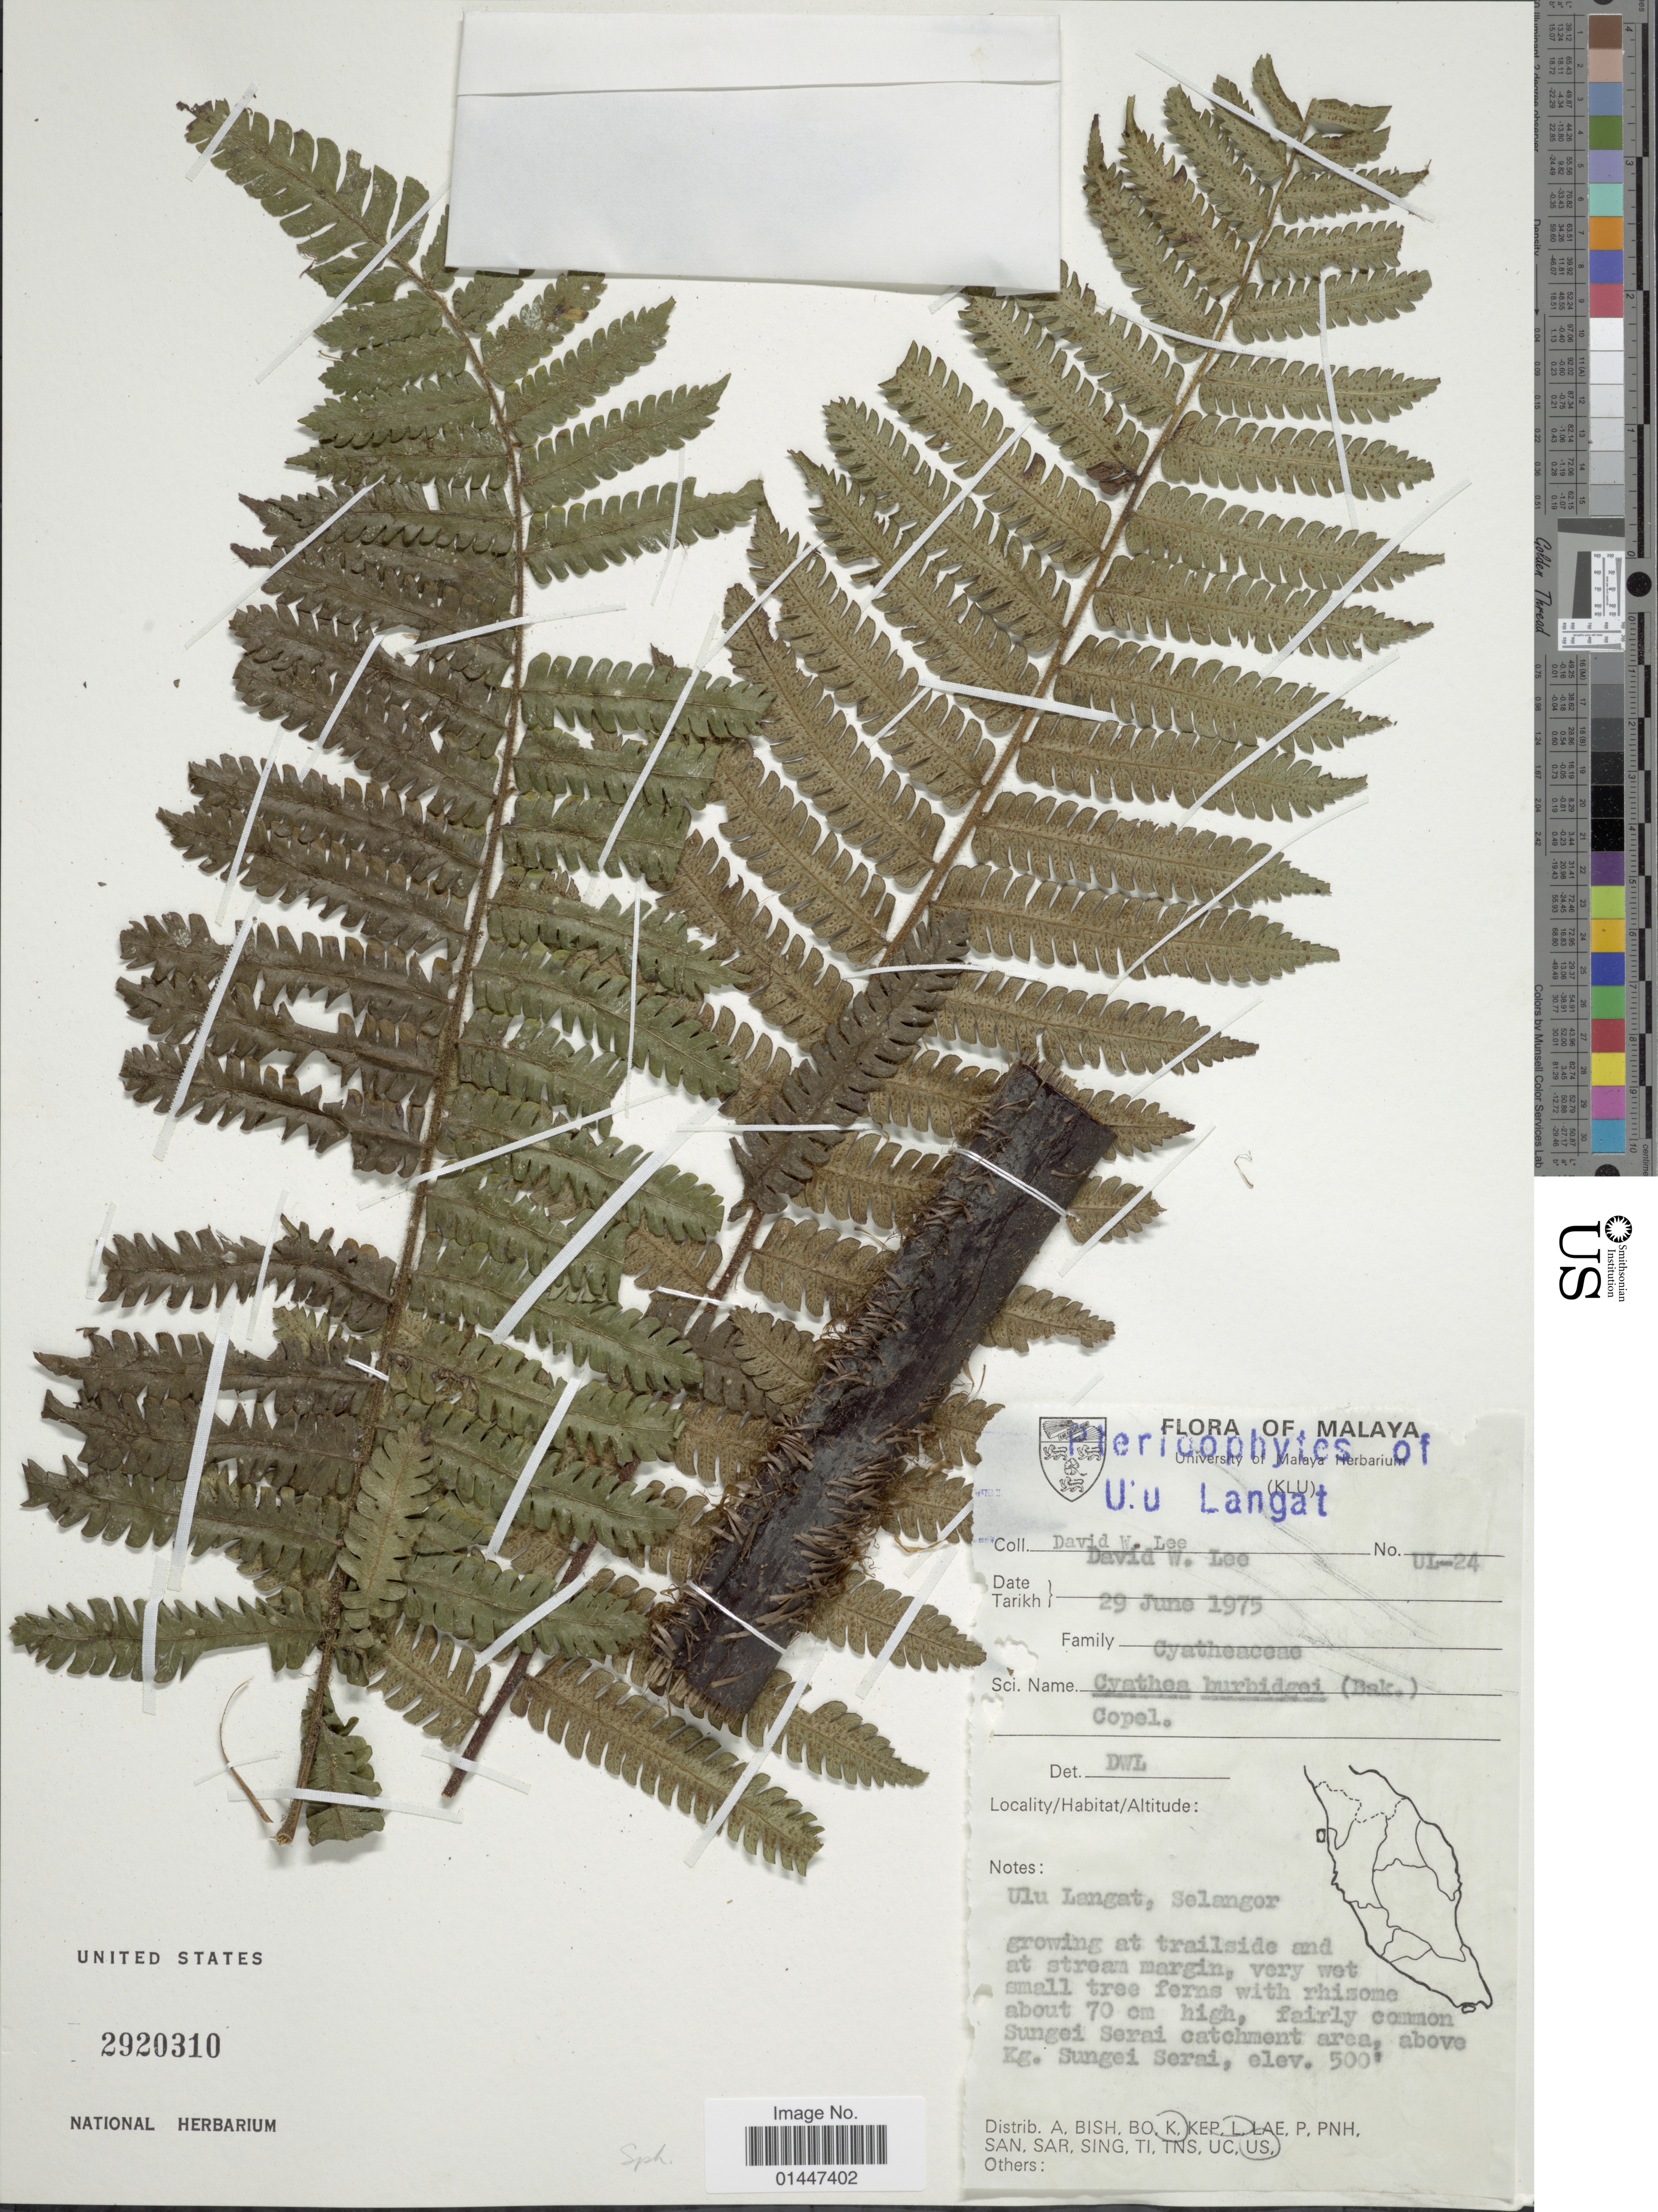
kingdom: Plantae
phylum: Tracheophyta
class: Polypodiopsida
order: Cyatheales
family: Cyatheaceae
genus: Sphaeropteris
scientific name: Sphaeropteris squamulata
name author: (Blume) R.M. Tryon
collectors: D. Lee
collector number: UL-24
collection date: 1975-06-29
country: Malaysia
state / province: Selangor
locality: Malaya. Ulu Langat. growing at trailside and at stream margin. above Kg. Sungei Serai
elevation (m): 152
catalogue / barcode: US 2920310